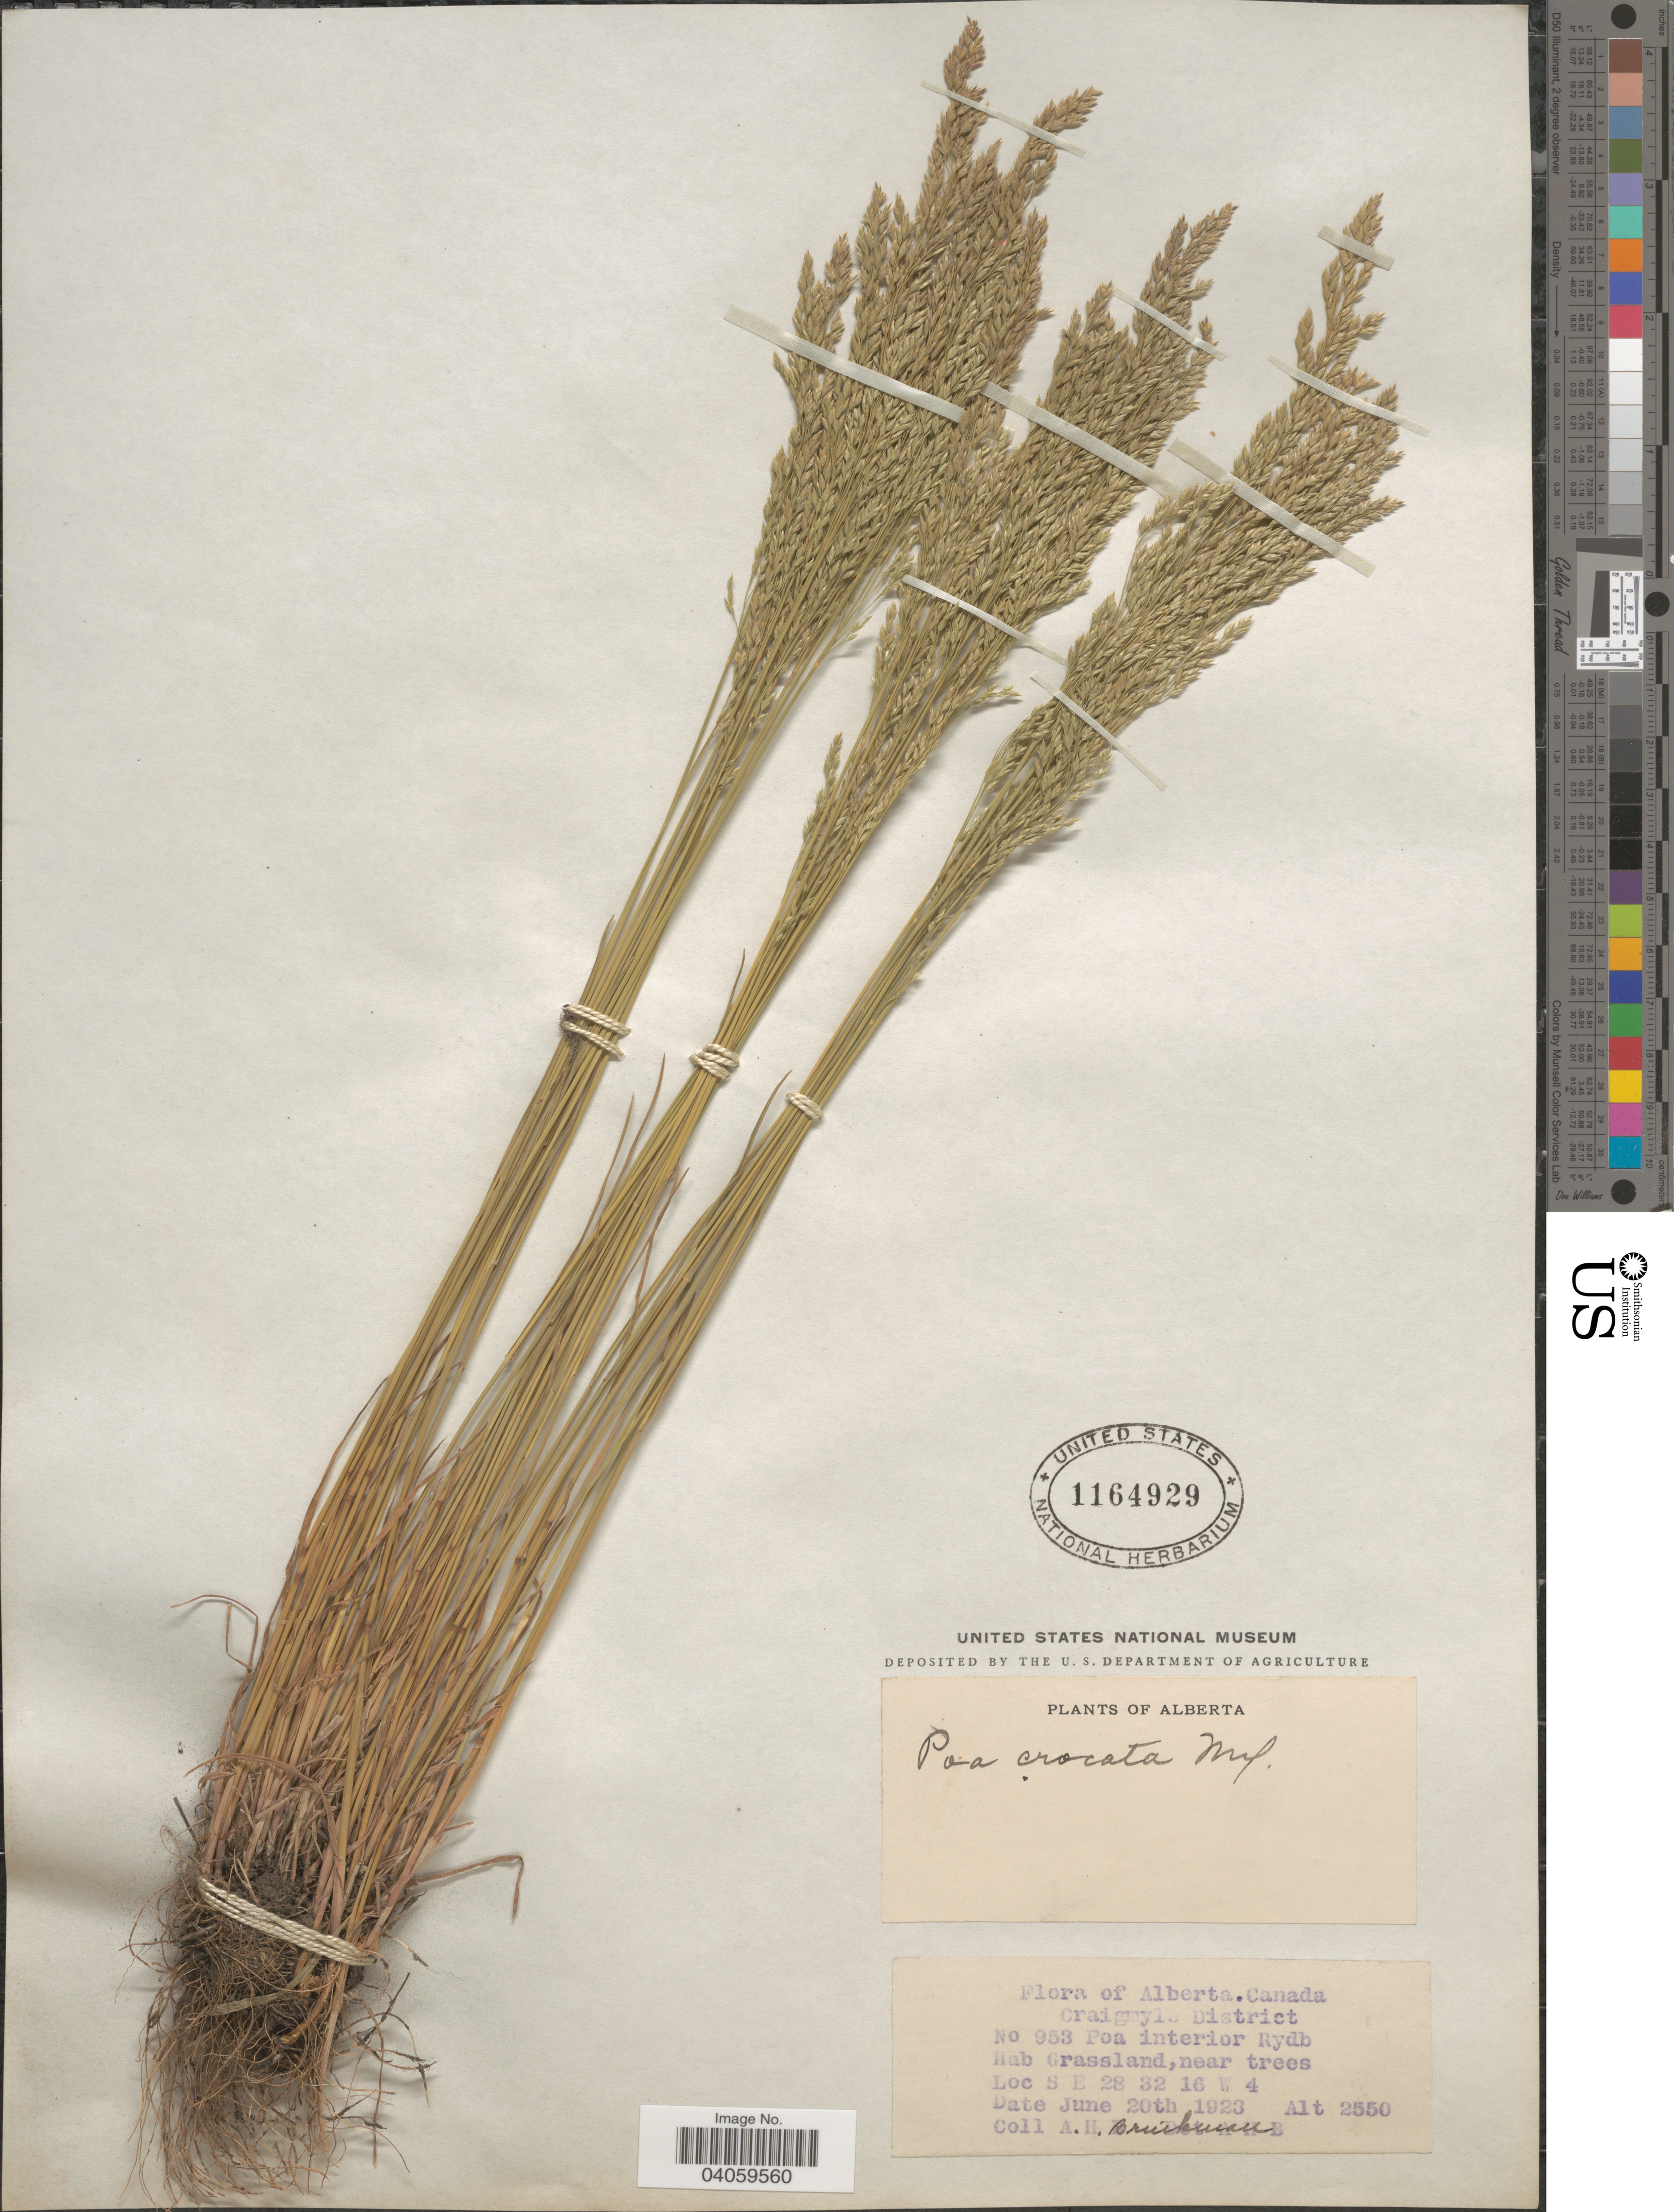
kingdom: Plantae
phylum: Tracheophyta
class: Liliopsida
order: Poales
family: Poaceae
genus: Poa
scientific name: Poa interior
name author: Rydb.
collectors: A. Brinkman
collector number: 953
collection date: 1923-06-20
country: Canada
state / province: Alberta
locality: Craigmyle District. S E 28 32 16 W 4.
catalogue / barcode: US 1164929